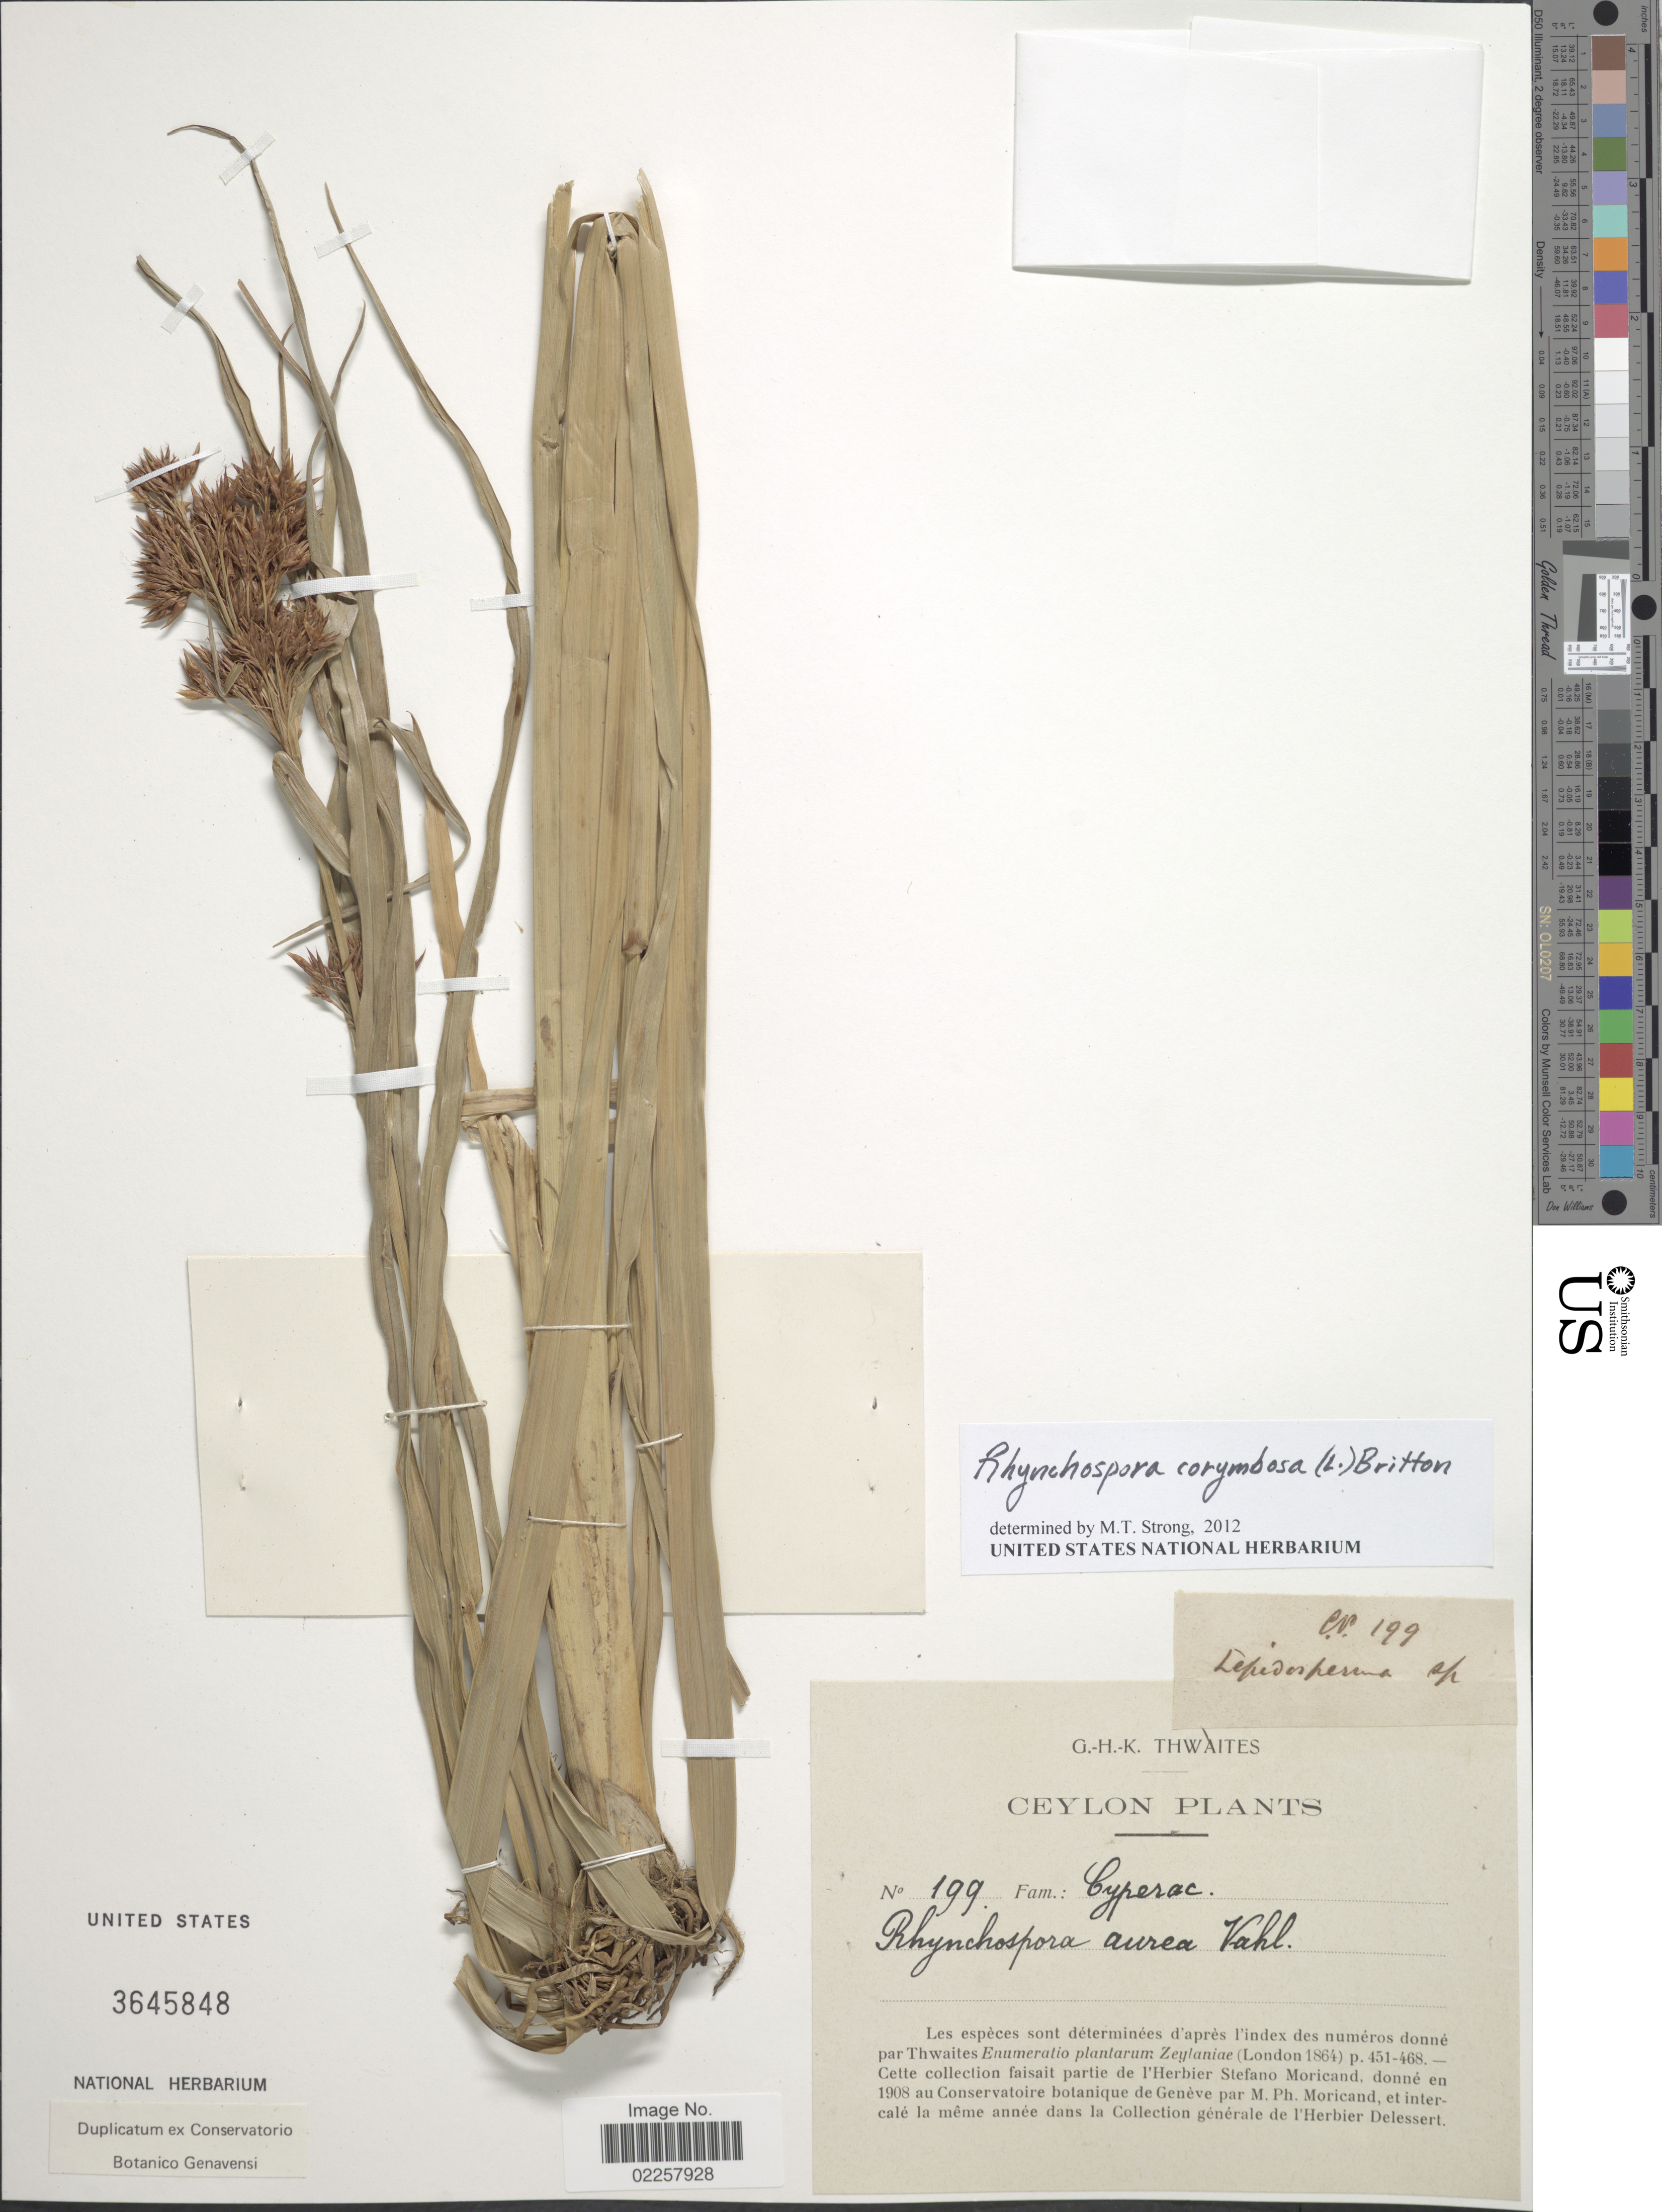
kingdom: Plantae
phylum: Tracheophyta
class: Liliopsida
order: Poales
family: Cyperaceae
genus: Rhynchospora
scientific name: Rhynchospora corymbosa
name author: (L.) Britton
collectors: Ex herb. Stefano Moricand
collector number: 199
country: Sri Lanka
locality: Ceylon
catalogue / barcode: US 3645848